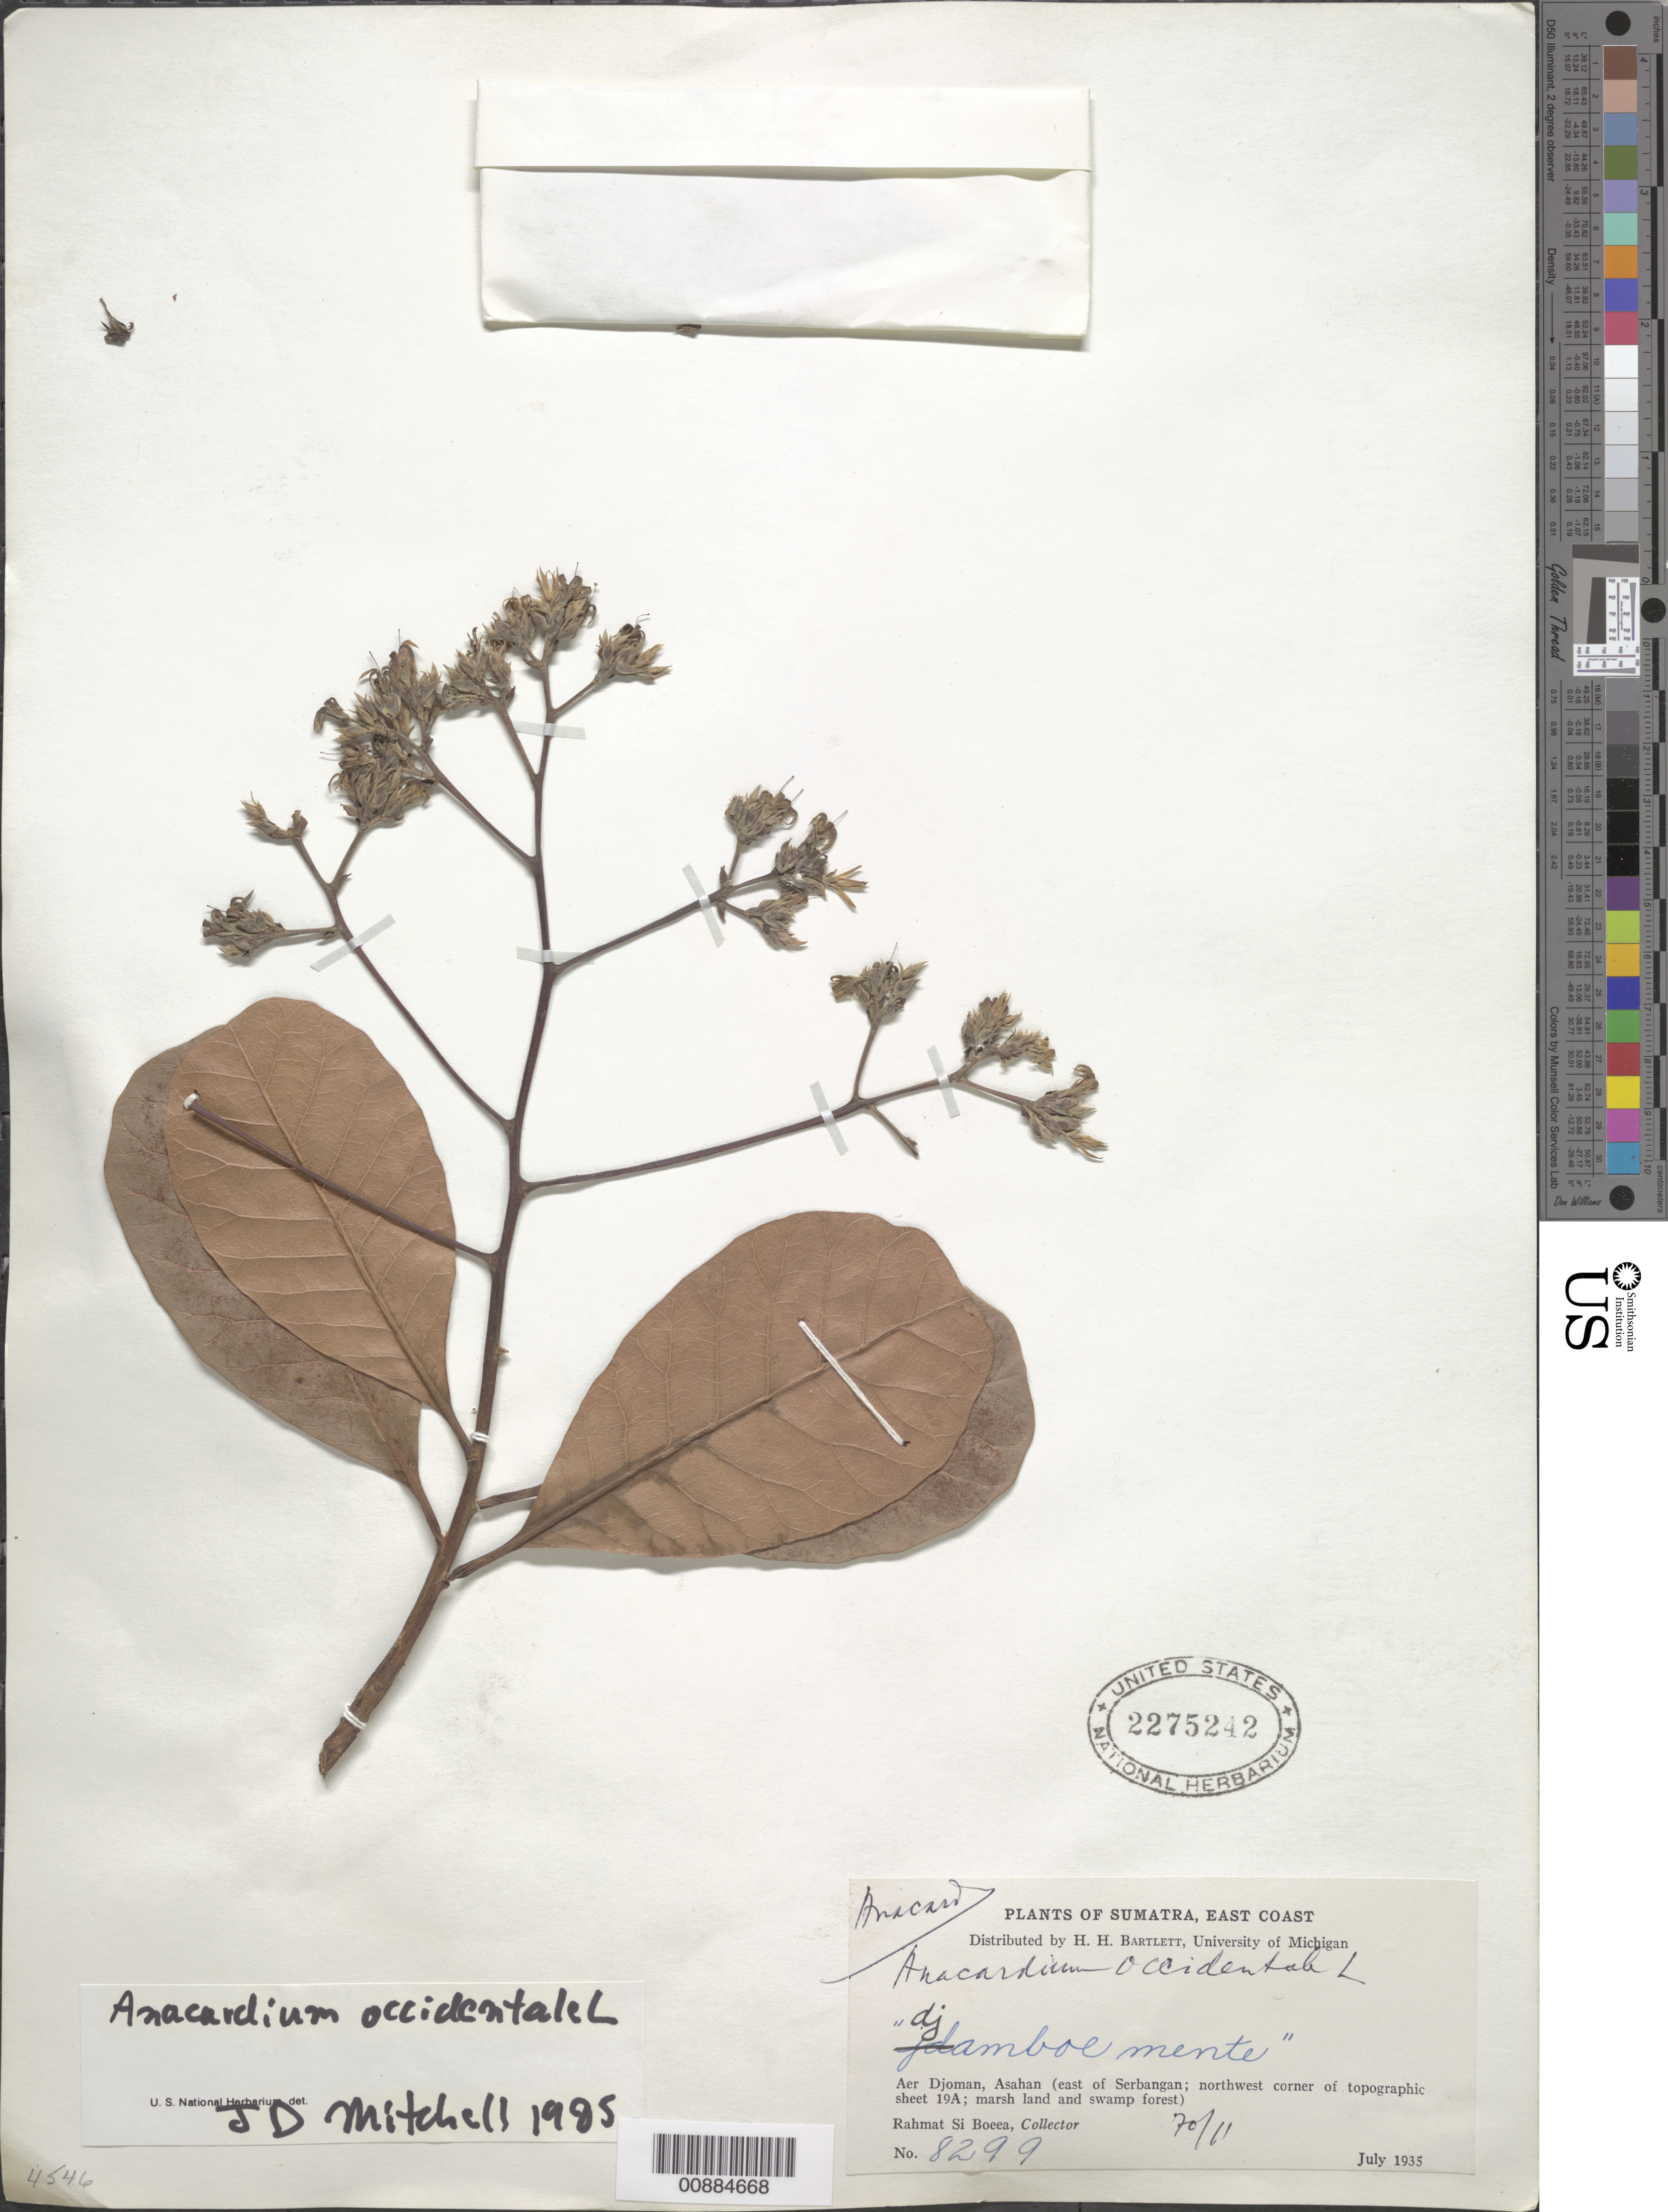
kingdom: Plantae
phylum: Tracheophyta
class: Magnoliopsida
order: Sapindales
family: Anacardiaceae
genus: Anacardium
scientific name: Anacardium occidentale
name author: L.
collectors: Rahmat Si Boeea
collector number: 8299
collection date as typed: Jul 1935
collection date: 1935-07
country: Indonesia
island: Sumatra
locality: Sumatra, east coast, aer Djoman, Asahan (east of Serbangan; northwest corner of topographical sheet 19A)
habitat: marsh land and swamp forest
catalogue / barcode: US 2275242